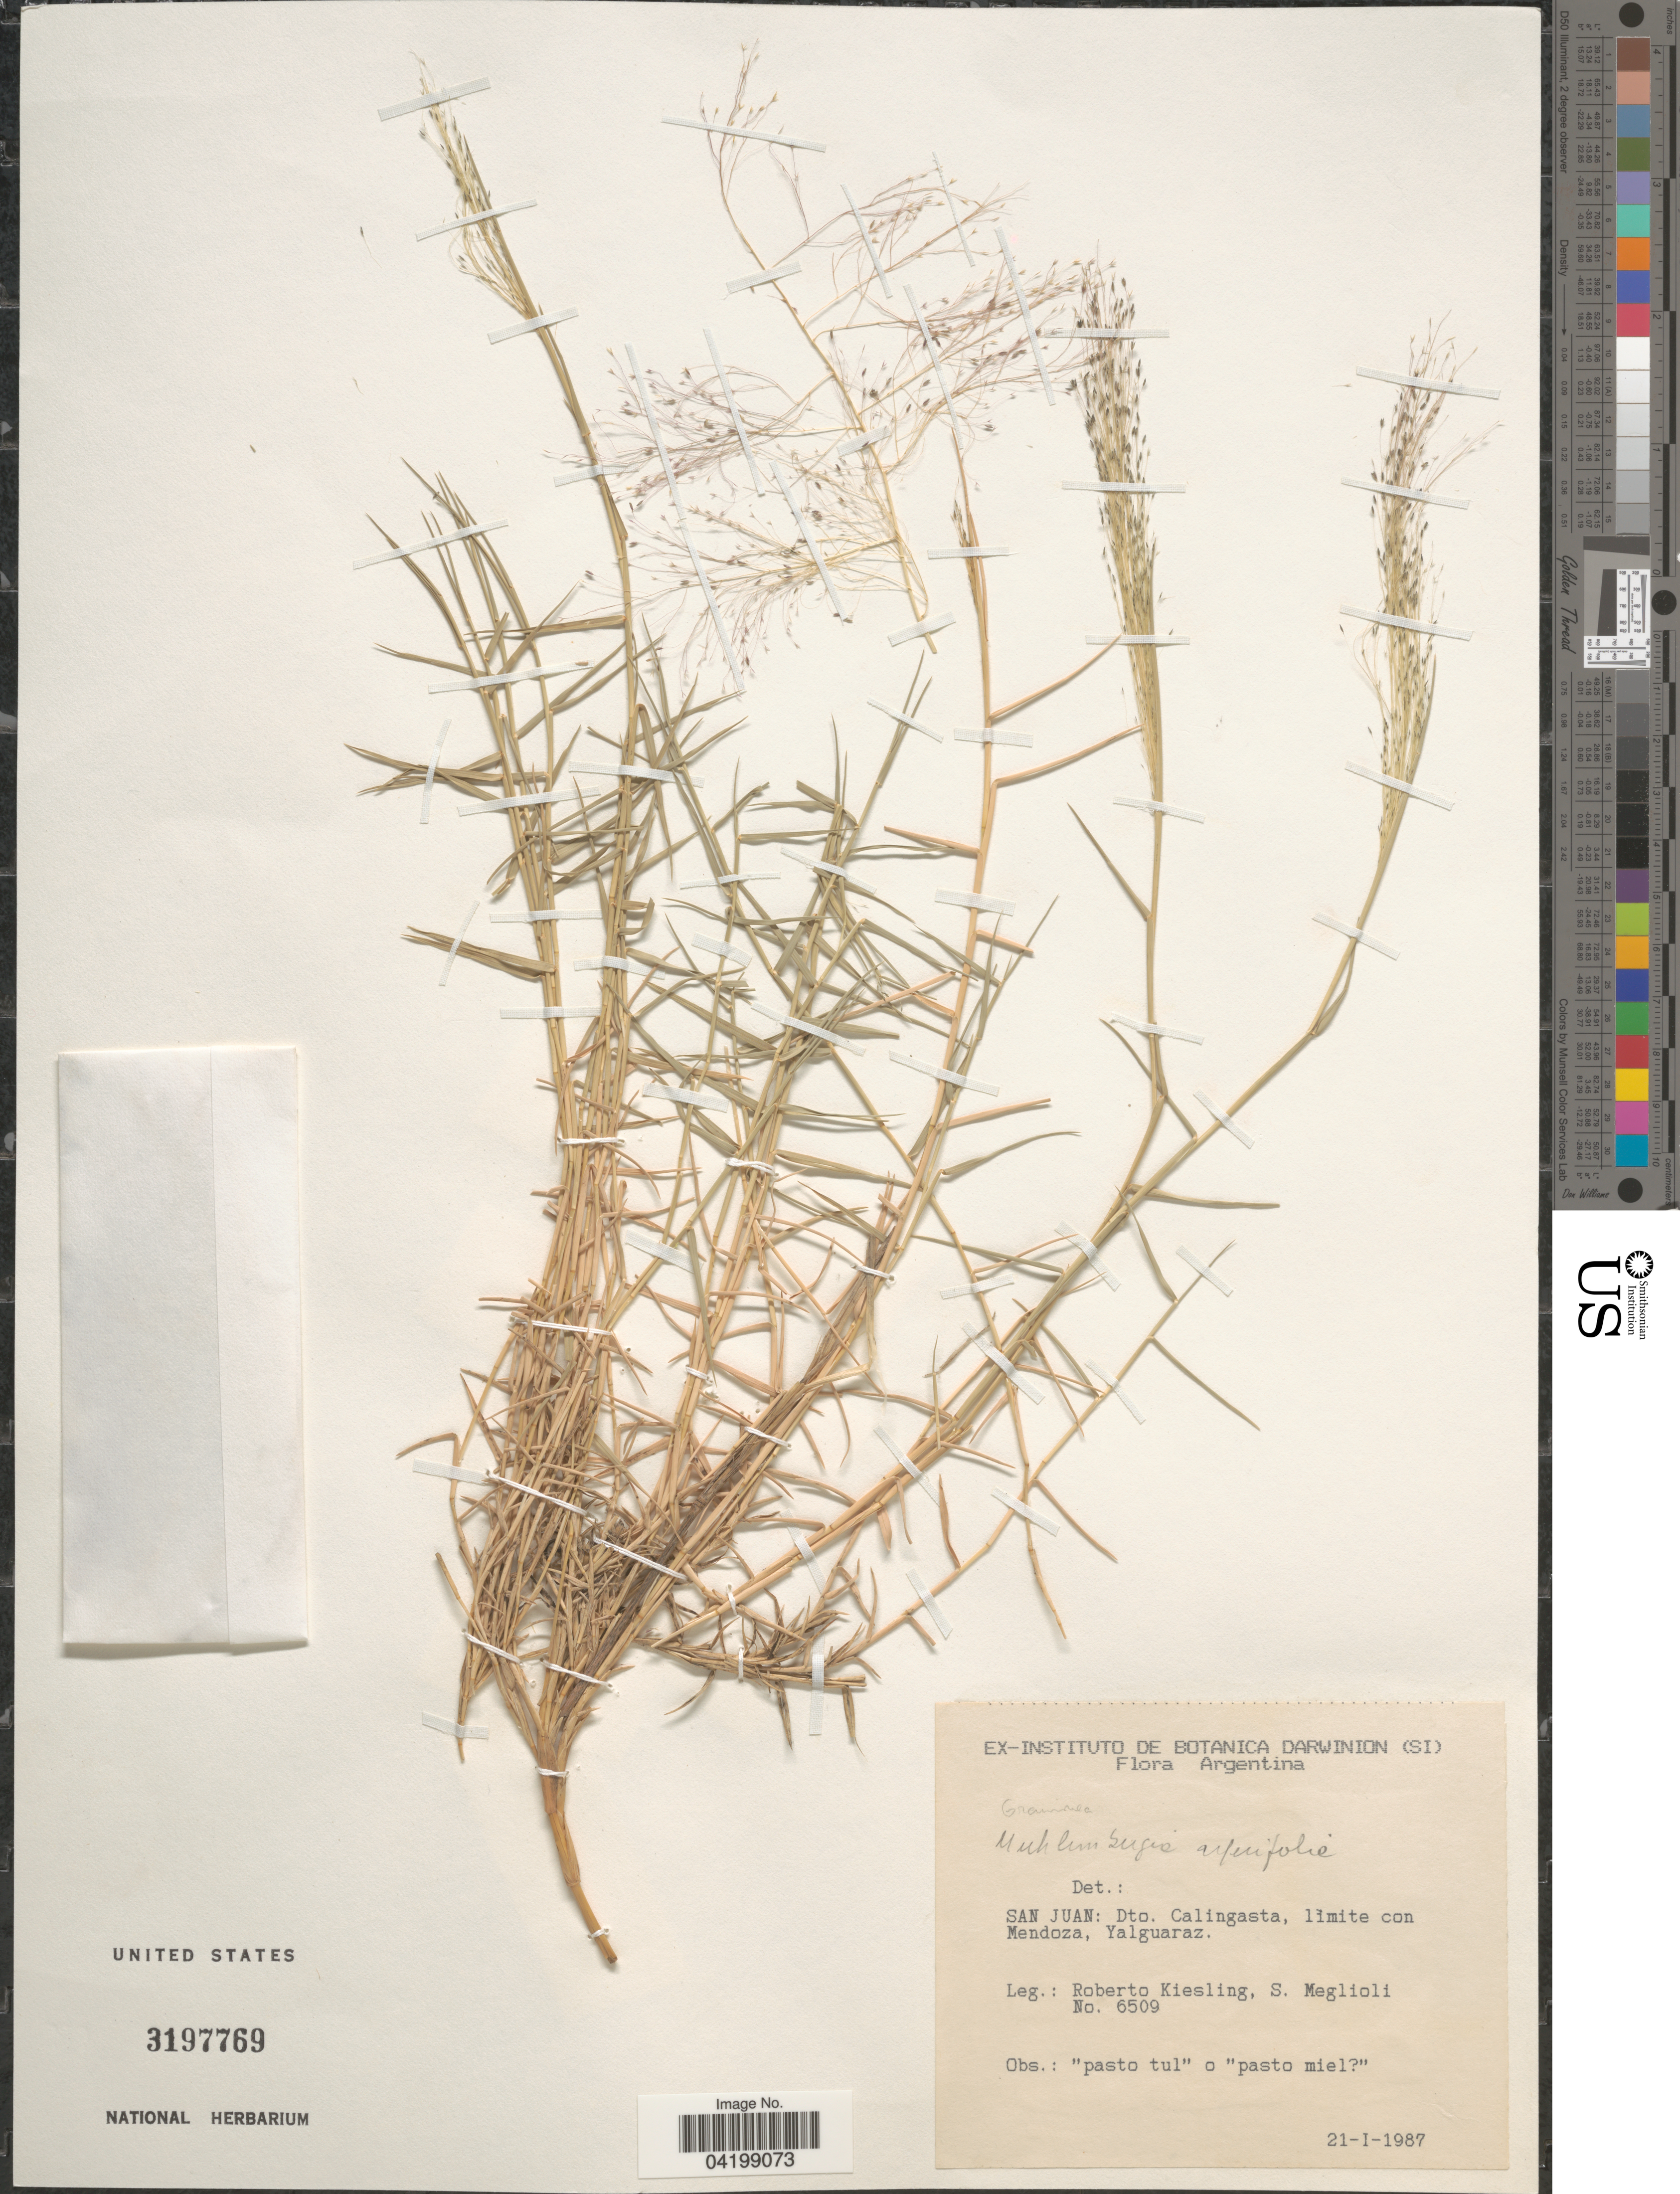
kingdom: Plantae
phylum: Tracheophyta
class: Liliopsida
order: Poales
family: Poaceae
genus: Muhlenbergia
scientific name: Muhlenbergia asperifolia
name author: (Nees & Meyen ex Trin.) Parodi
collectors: R. Kiesling & S. Meglioli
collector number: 6509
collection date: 1987-01-21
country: Argentina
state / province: San Juan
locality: Dto. Calingasta, limite con Mendoza, Yalguaraz.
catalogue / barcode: US 3197769